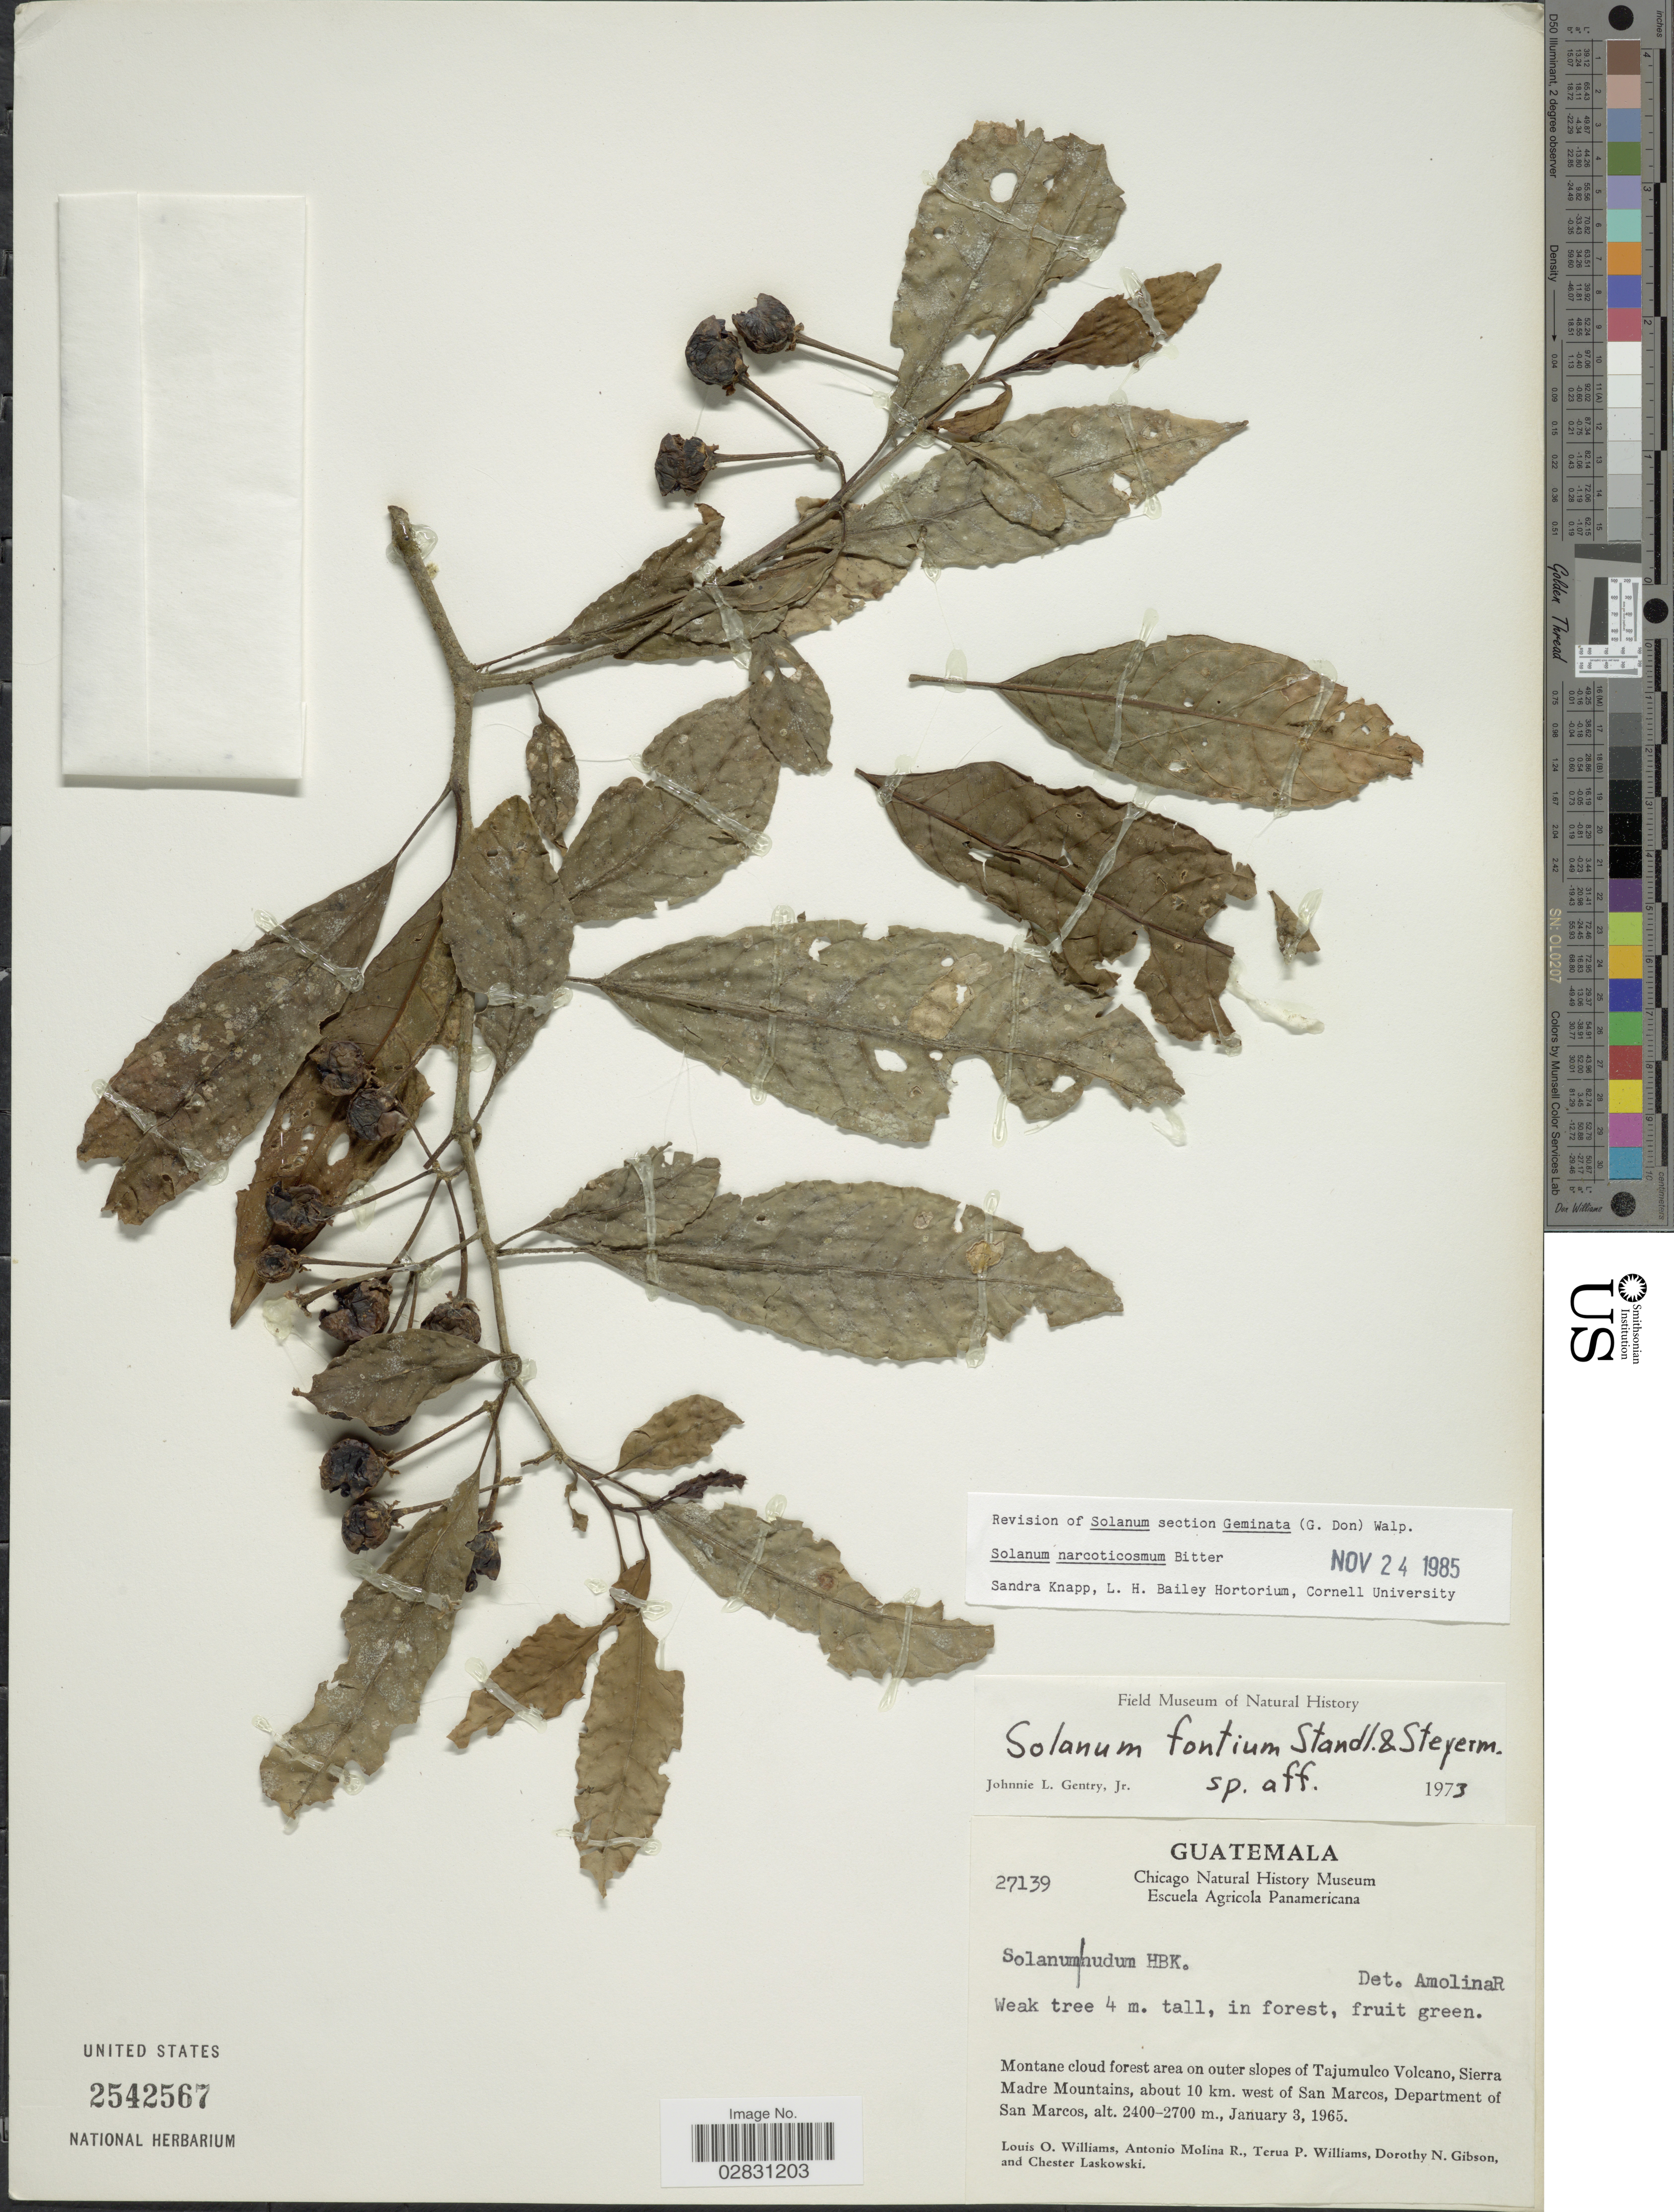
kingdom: Plantae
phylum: Tracheophyta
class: Magnoliopsida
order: Solanales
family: Solanaceae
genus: Solanum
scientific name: Solanum narcoticosmum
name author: Bitter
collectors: L. O. Williams, A. Molina R., T. Williams, D. N. Gibson & C. Laskowski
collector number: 27139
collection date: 1965-01-03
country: Guatemala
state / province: San Marcos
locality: Area on outer slopes of Tajumulco Volcano, Sierra Madre Mountains, about 10 km. west of San Marcos, Department of San Marcos.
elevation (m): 2400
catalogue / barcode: US 2542567